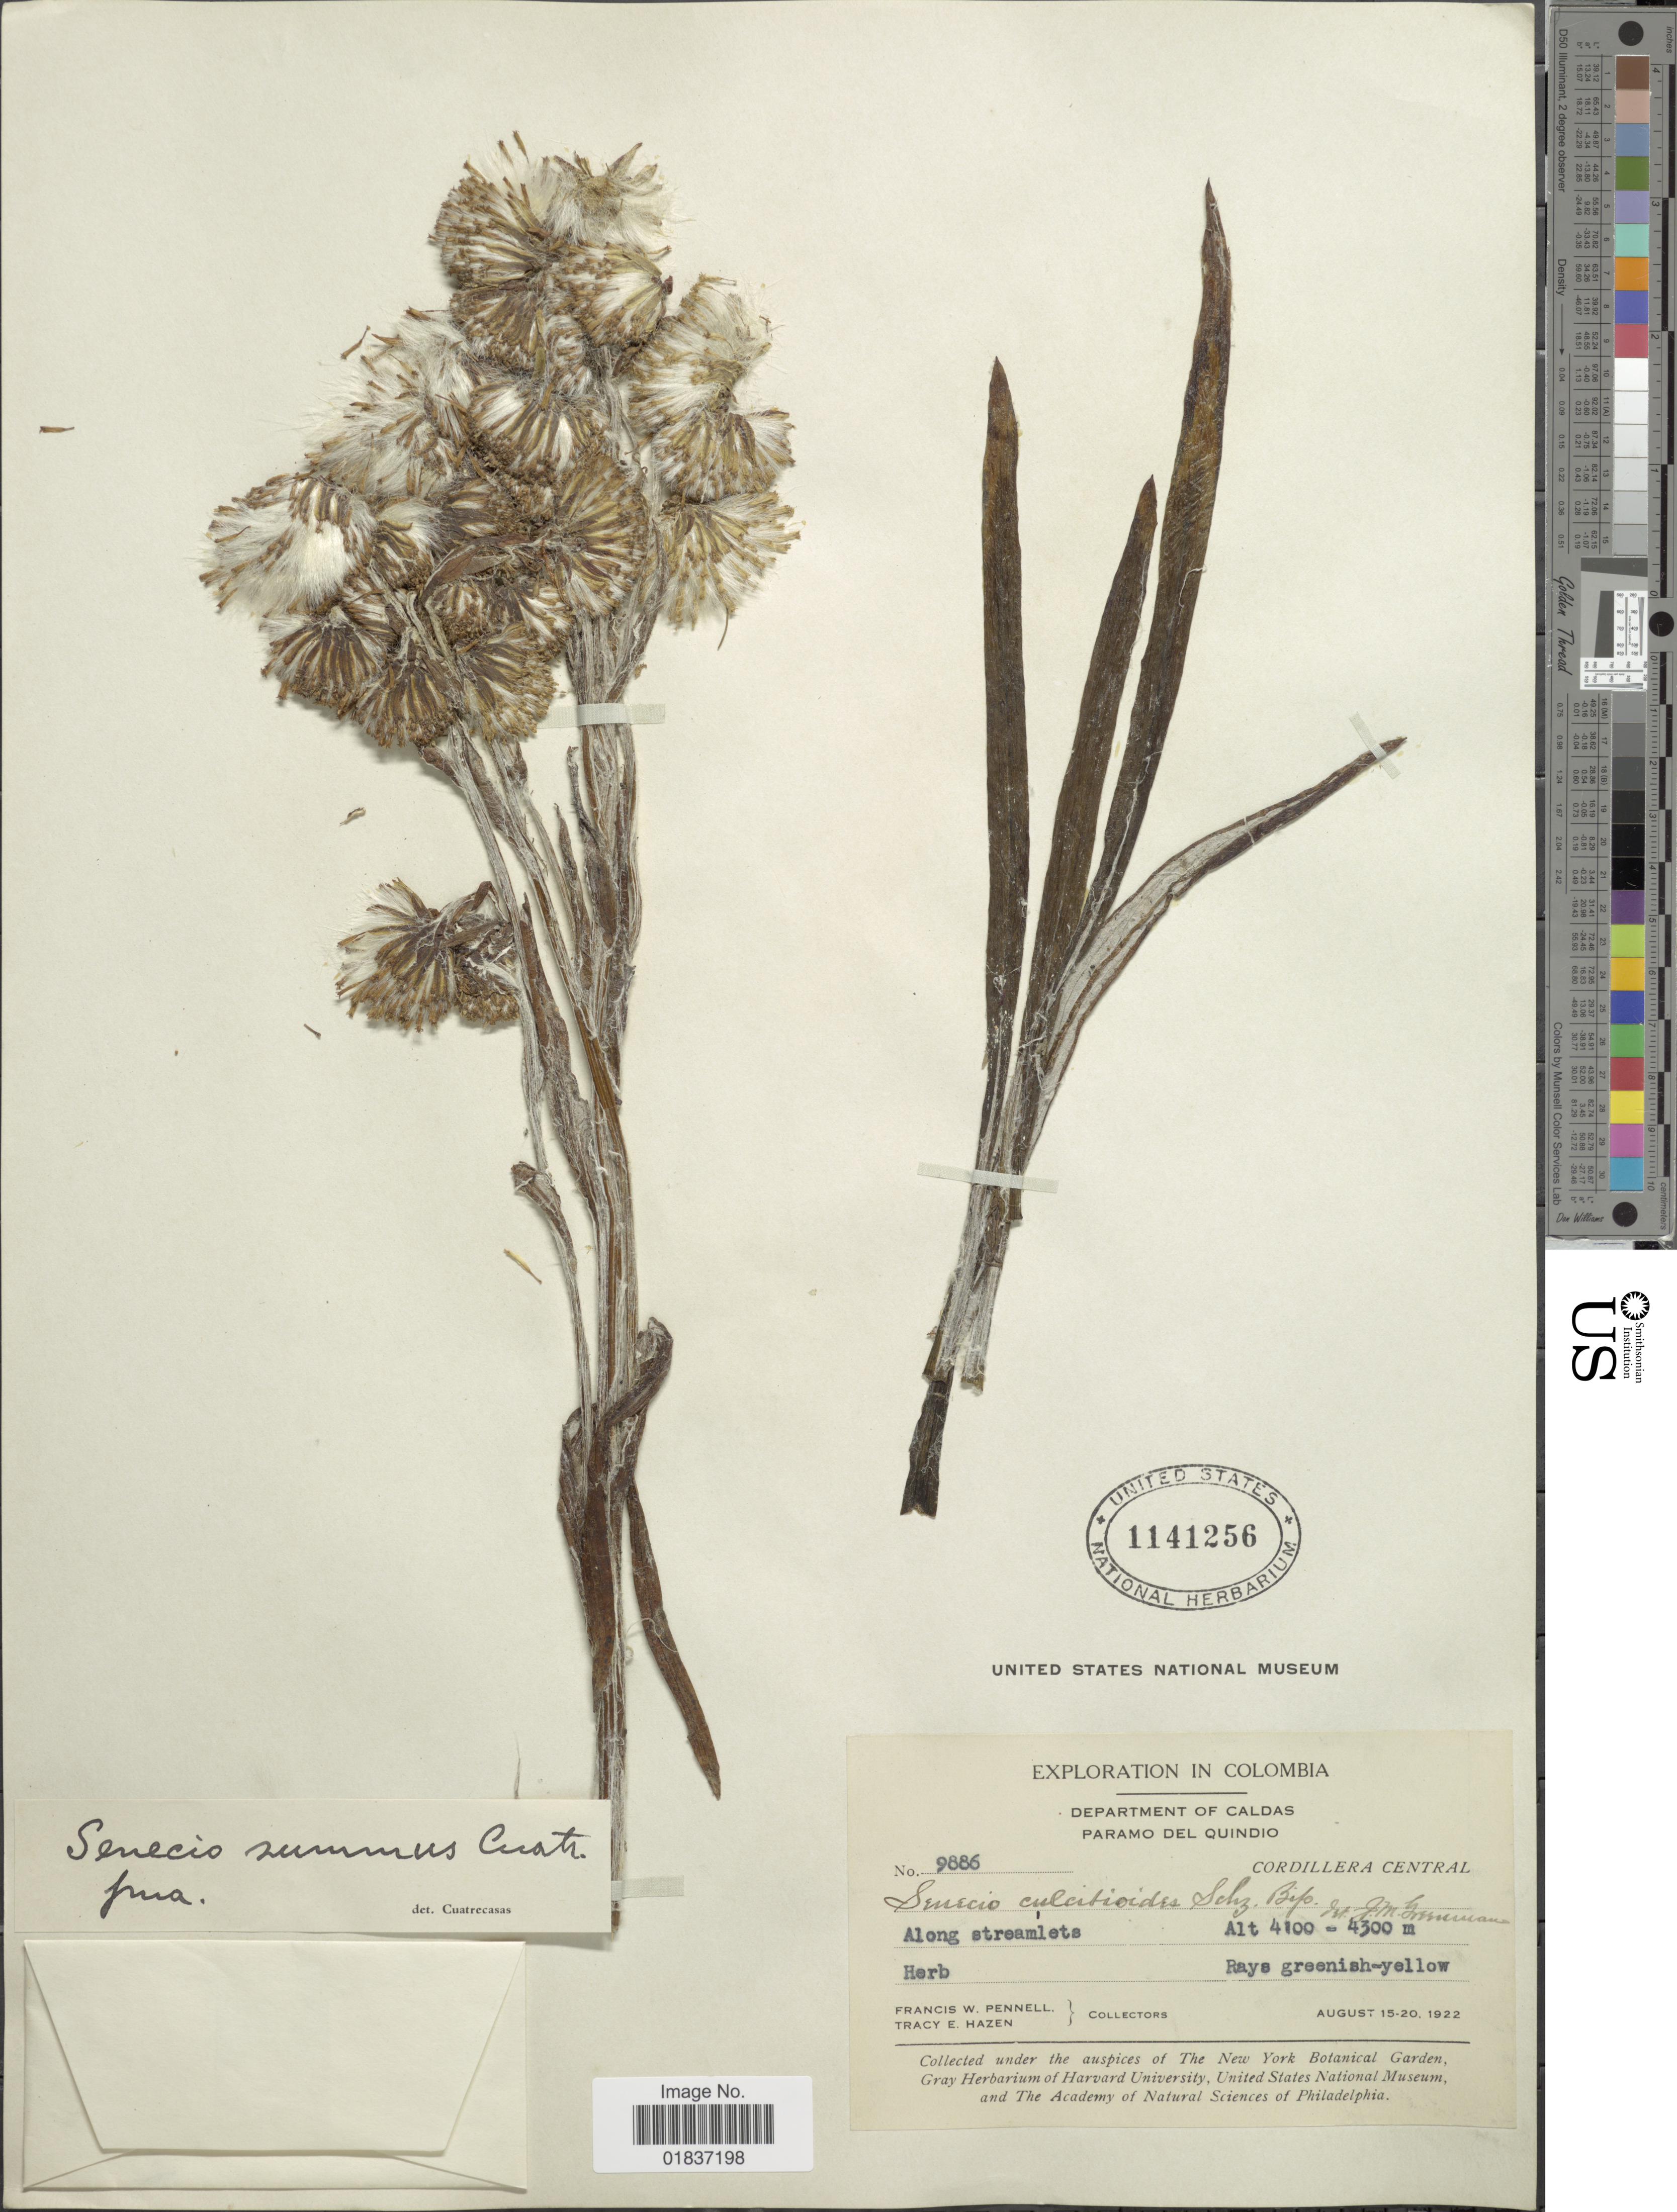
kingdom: Plantae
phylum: Tracheophyta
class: Magnoliopsida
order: Asterales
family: Asteraceae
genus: Senecio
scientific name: Senecio culcitioides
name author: Sch. Bip.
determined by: Salomon, Luciana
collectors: F. W. Pennell & T. E. Hazen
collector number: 9886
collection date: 1922-08-15/1922-08-20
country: Colombia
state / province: Caldas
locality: Department of Caldas. Paramo del Quindio. Cordillera Central.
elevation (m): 4100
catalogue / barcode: US 1141256